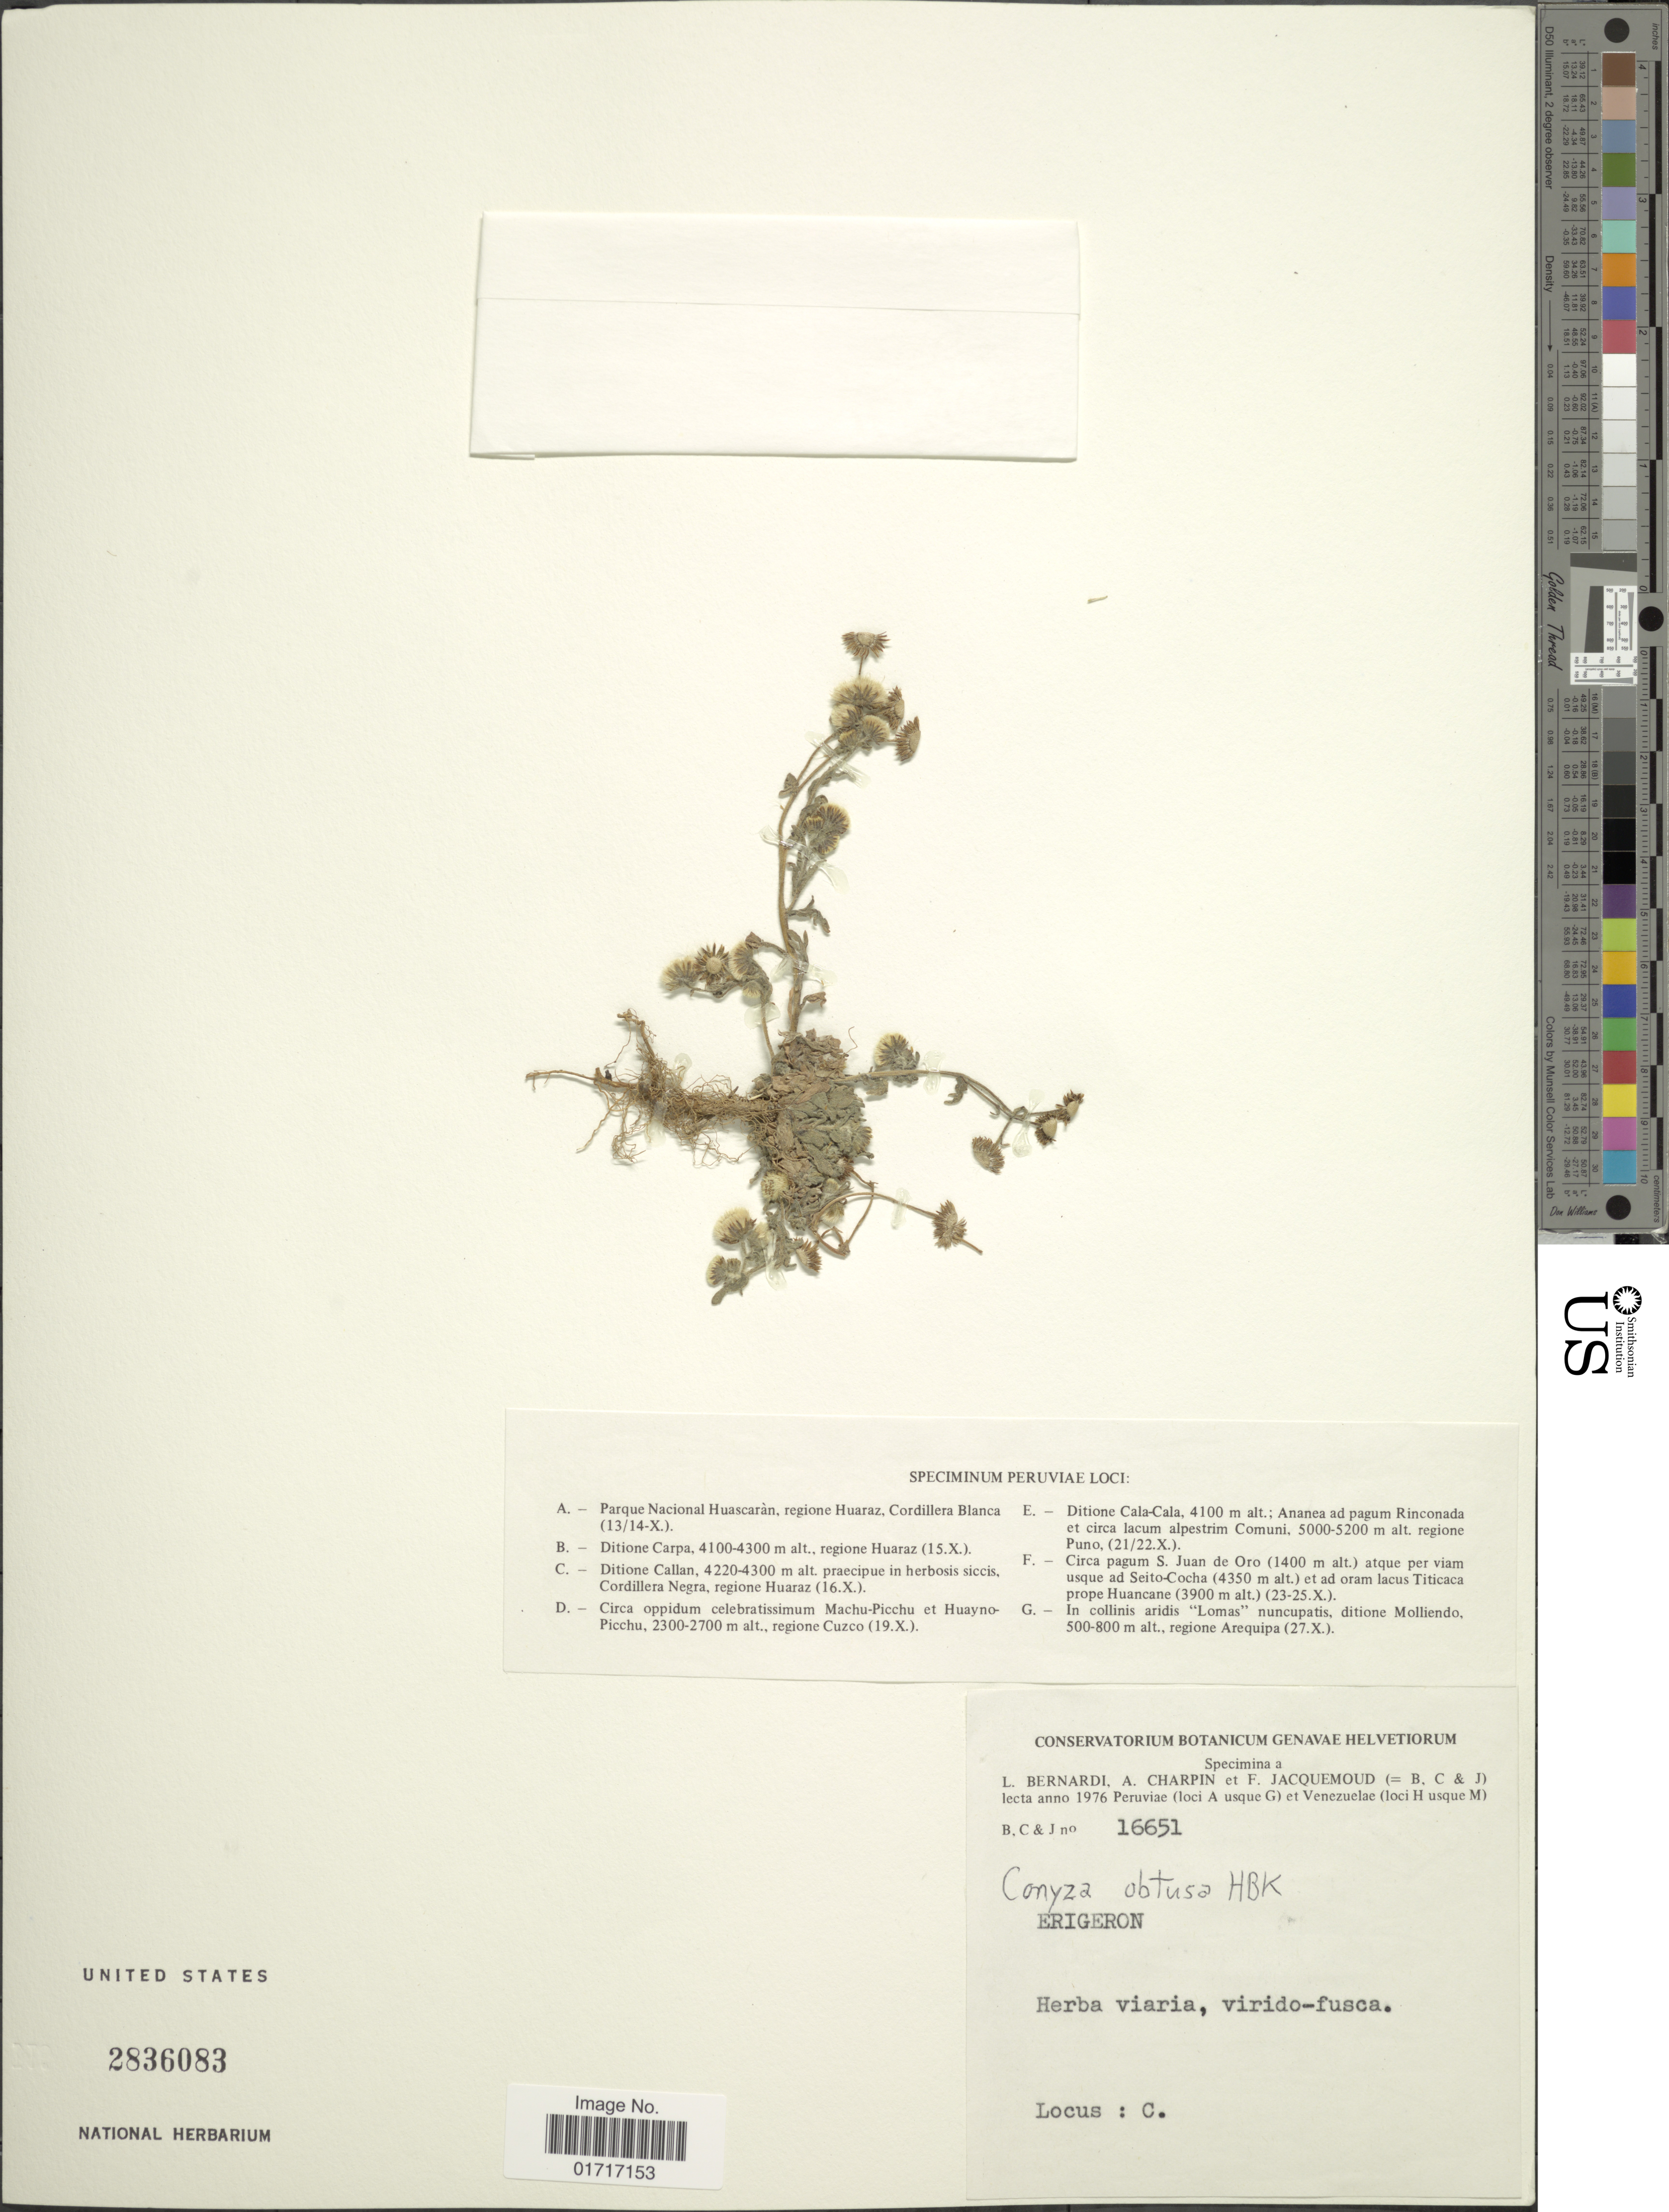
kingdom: Plantae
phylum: Tracheophyta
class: Magnoliopsida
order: Asterales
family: Asteraceae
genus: Conyza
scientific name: Conyza coronopifolia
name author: Kunth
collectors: L. Bernardi, A. Charpin & F. Jacquemoud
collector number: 16651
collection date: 1976-10-16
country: Peru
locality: Ditione Callan, Cordillera Negra, regione Huaraz.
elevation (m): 4220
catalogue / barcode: US 2836083